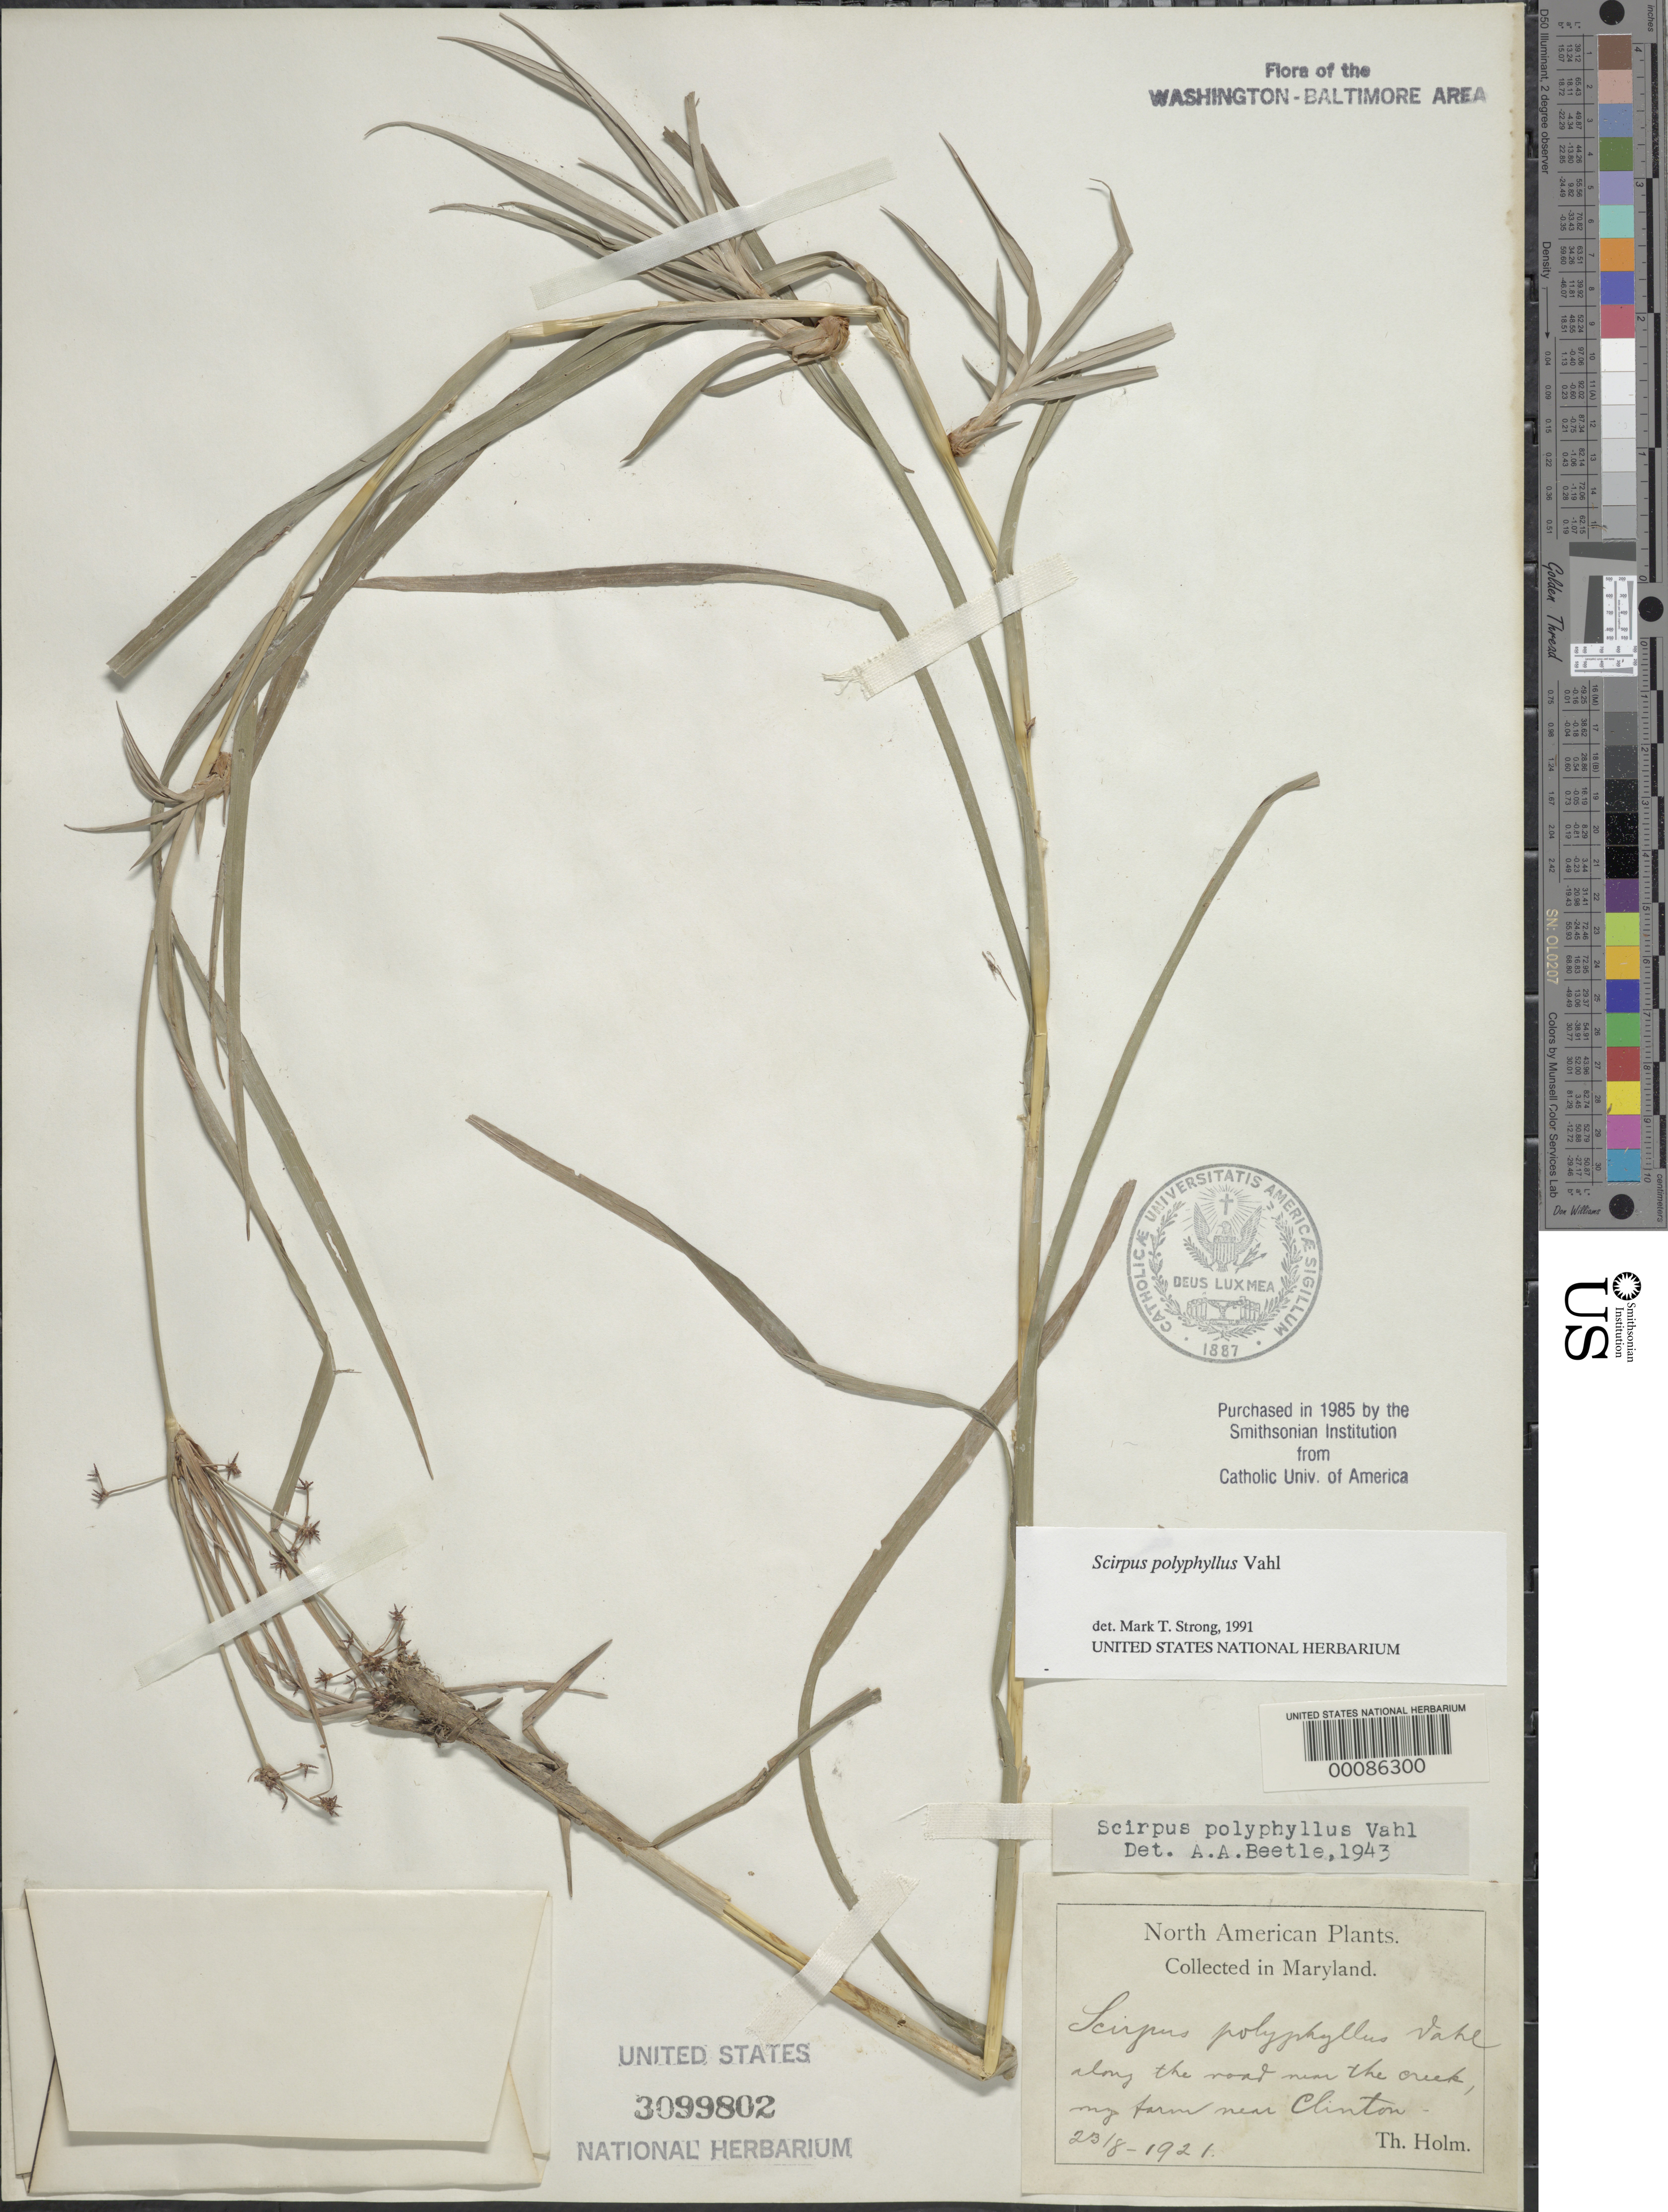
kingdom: Plantae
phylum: Tracheophyta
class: Liliopsida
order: Poales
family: Cyperaceae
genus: Scirpus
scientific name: Scirpus polyphyllus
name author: Vahl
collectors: T. Holm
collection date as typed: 23 Aug 1921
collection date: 1921-08-23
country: United States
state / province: Maryland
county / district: Prince George's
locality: Near Clinton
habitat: Road near creek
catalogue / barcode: US 3099802